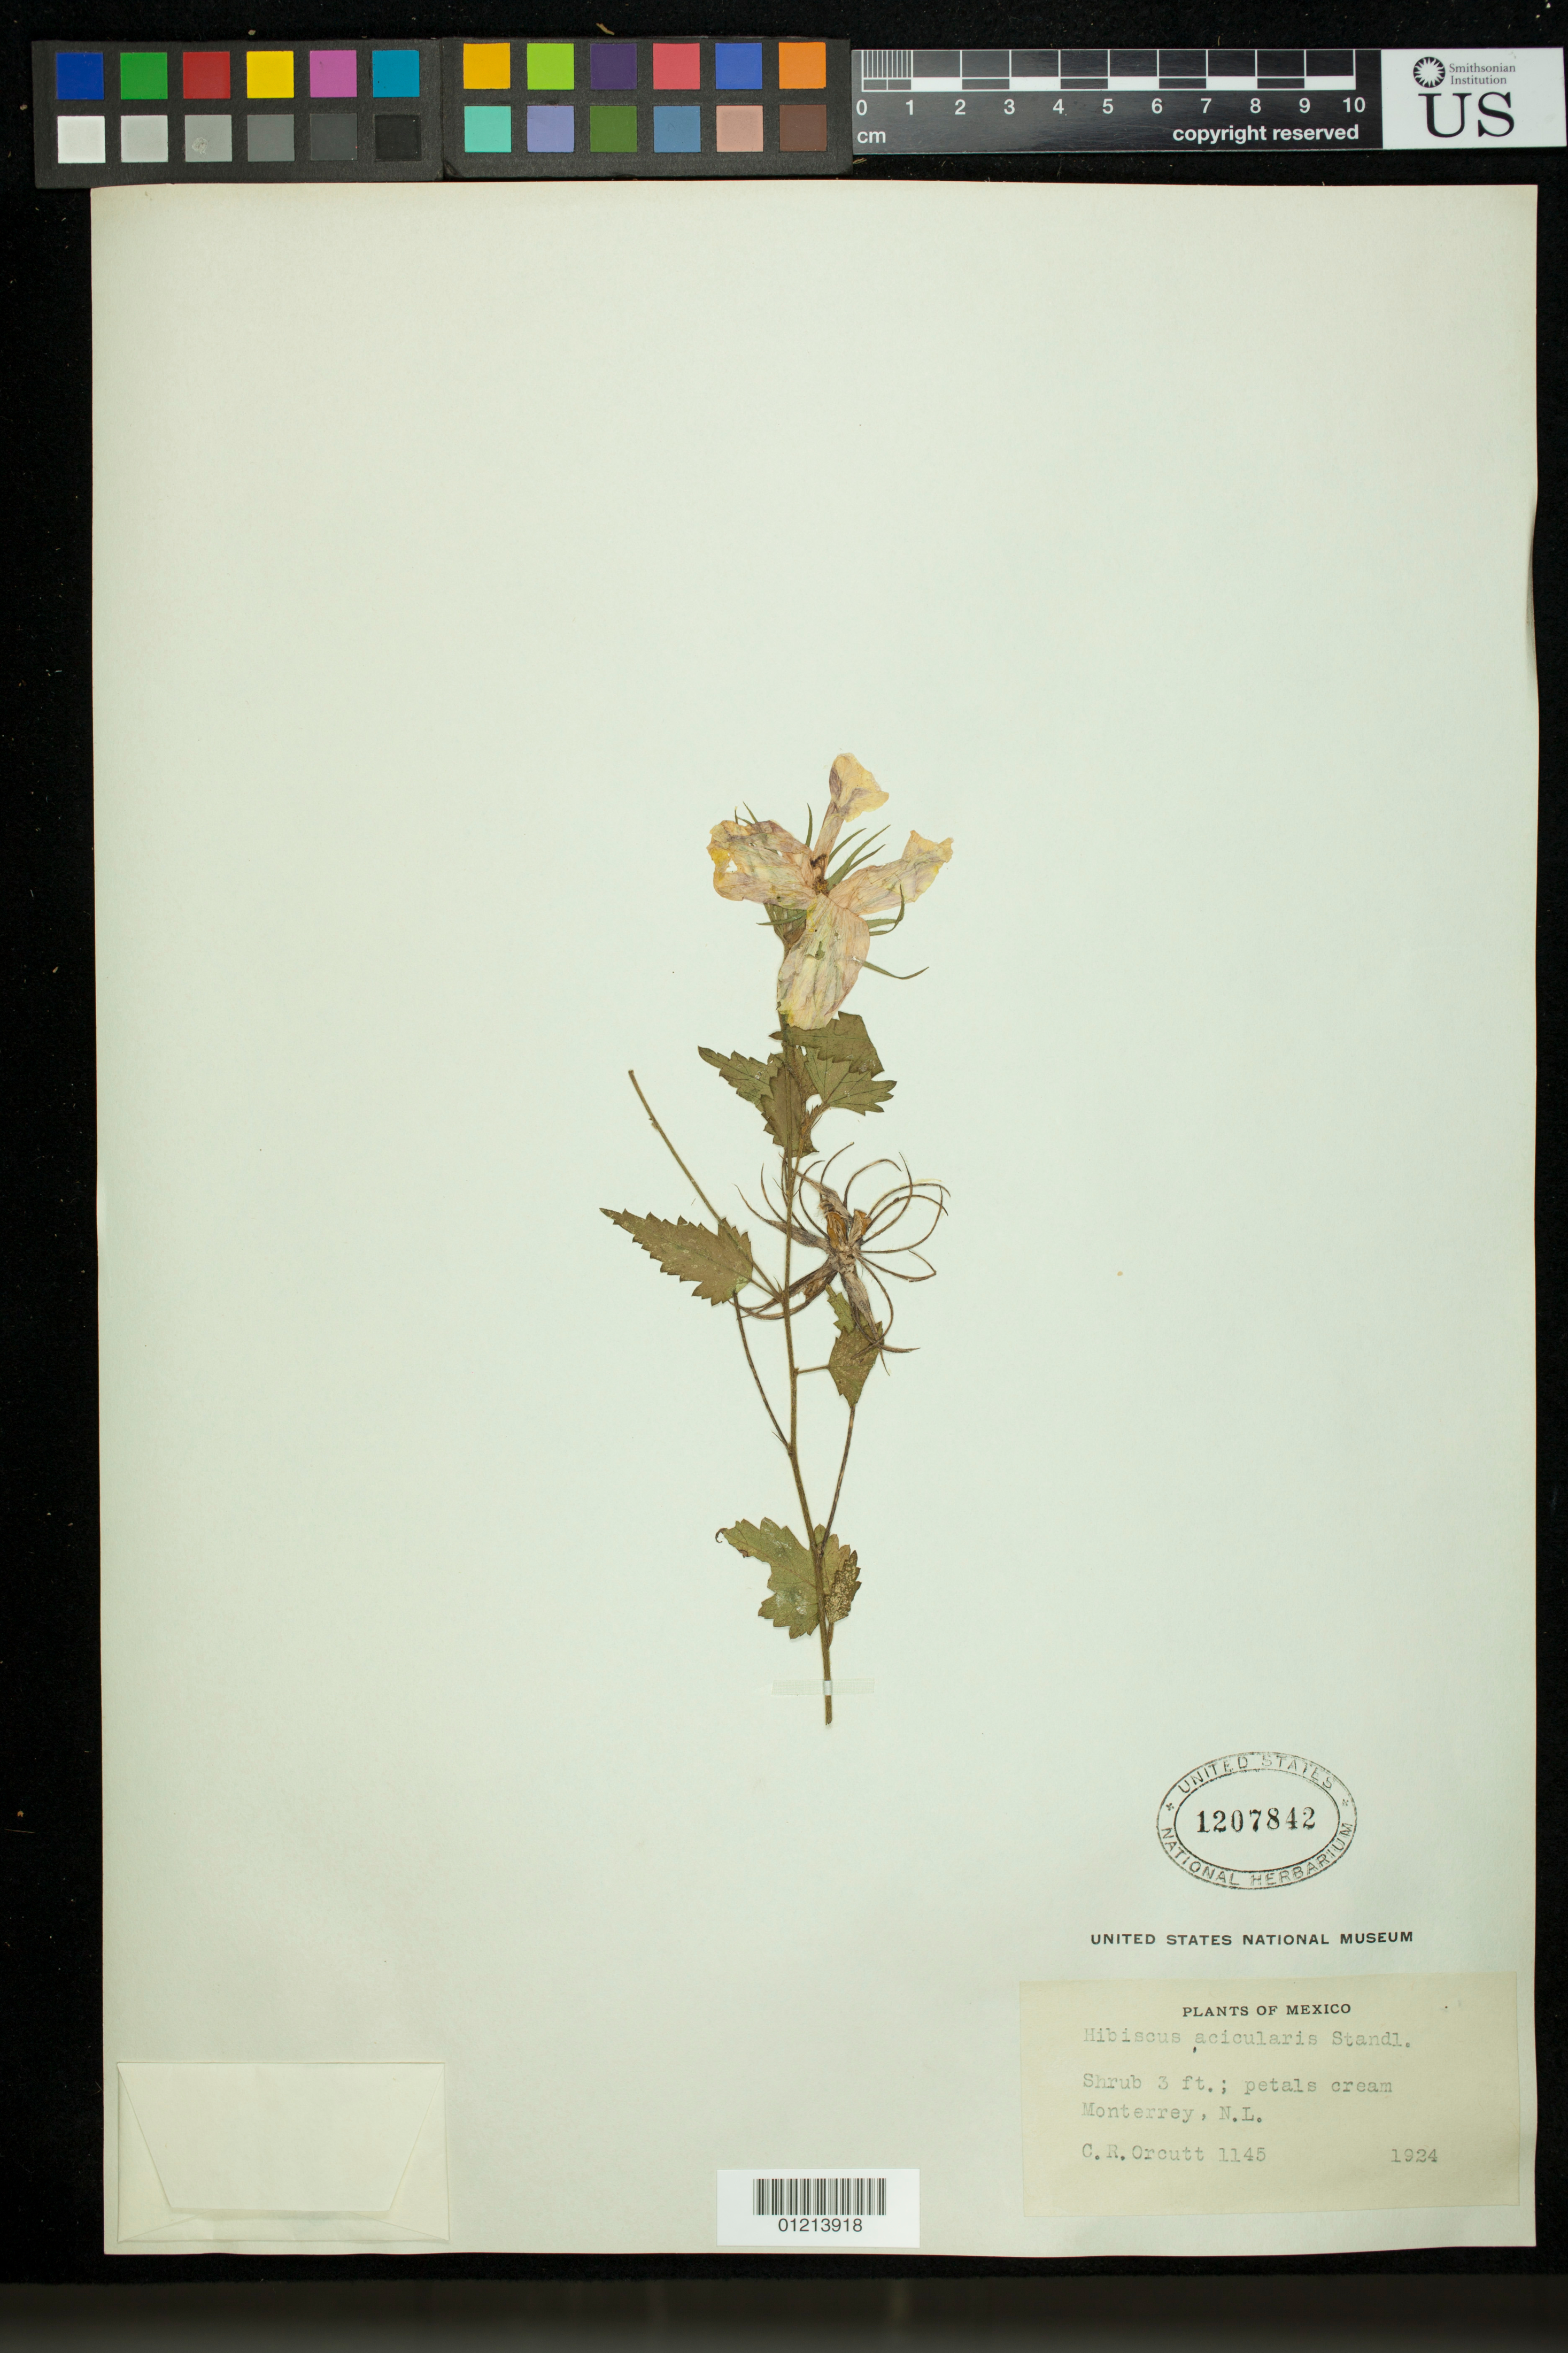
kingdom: Plantae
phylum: Tracheophyta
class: Magnoliopsida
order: Malvales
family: Malvaceae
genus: Hibiscus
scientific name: Hibiscus acicularis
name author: Standl.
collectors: C. R. Orcutt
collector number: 1145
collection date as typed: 1924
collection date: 1924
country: Mexico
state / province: Nuevo León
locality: Monterrey, N.L.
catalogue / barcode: US 1207842